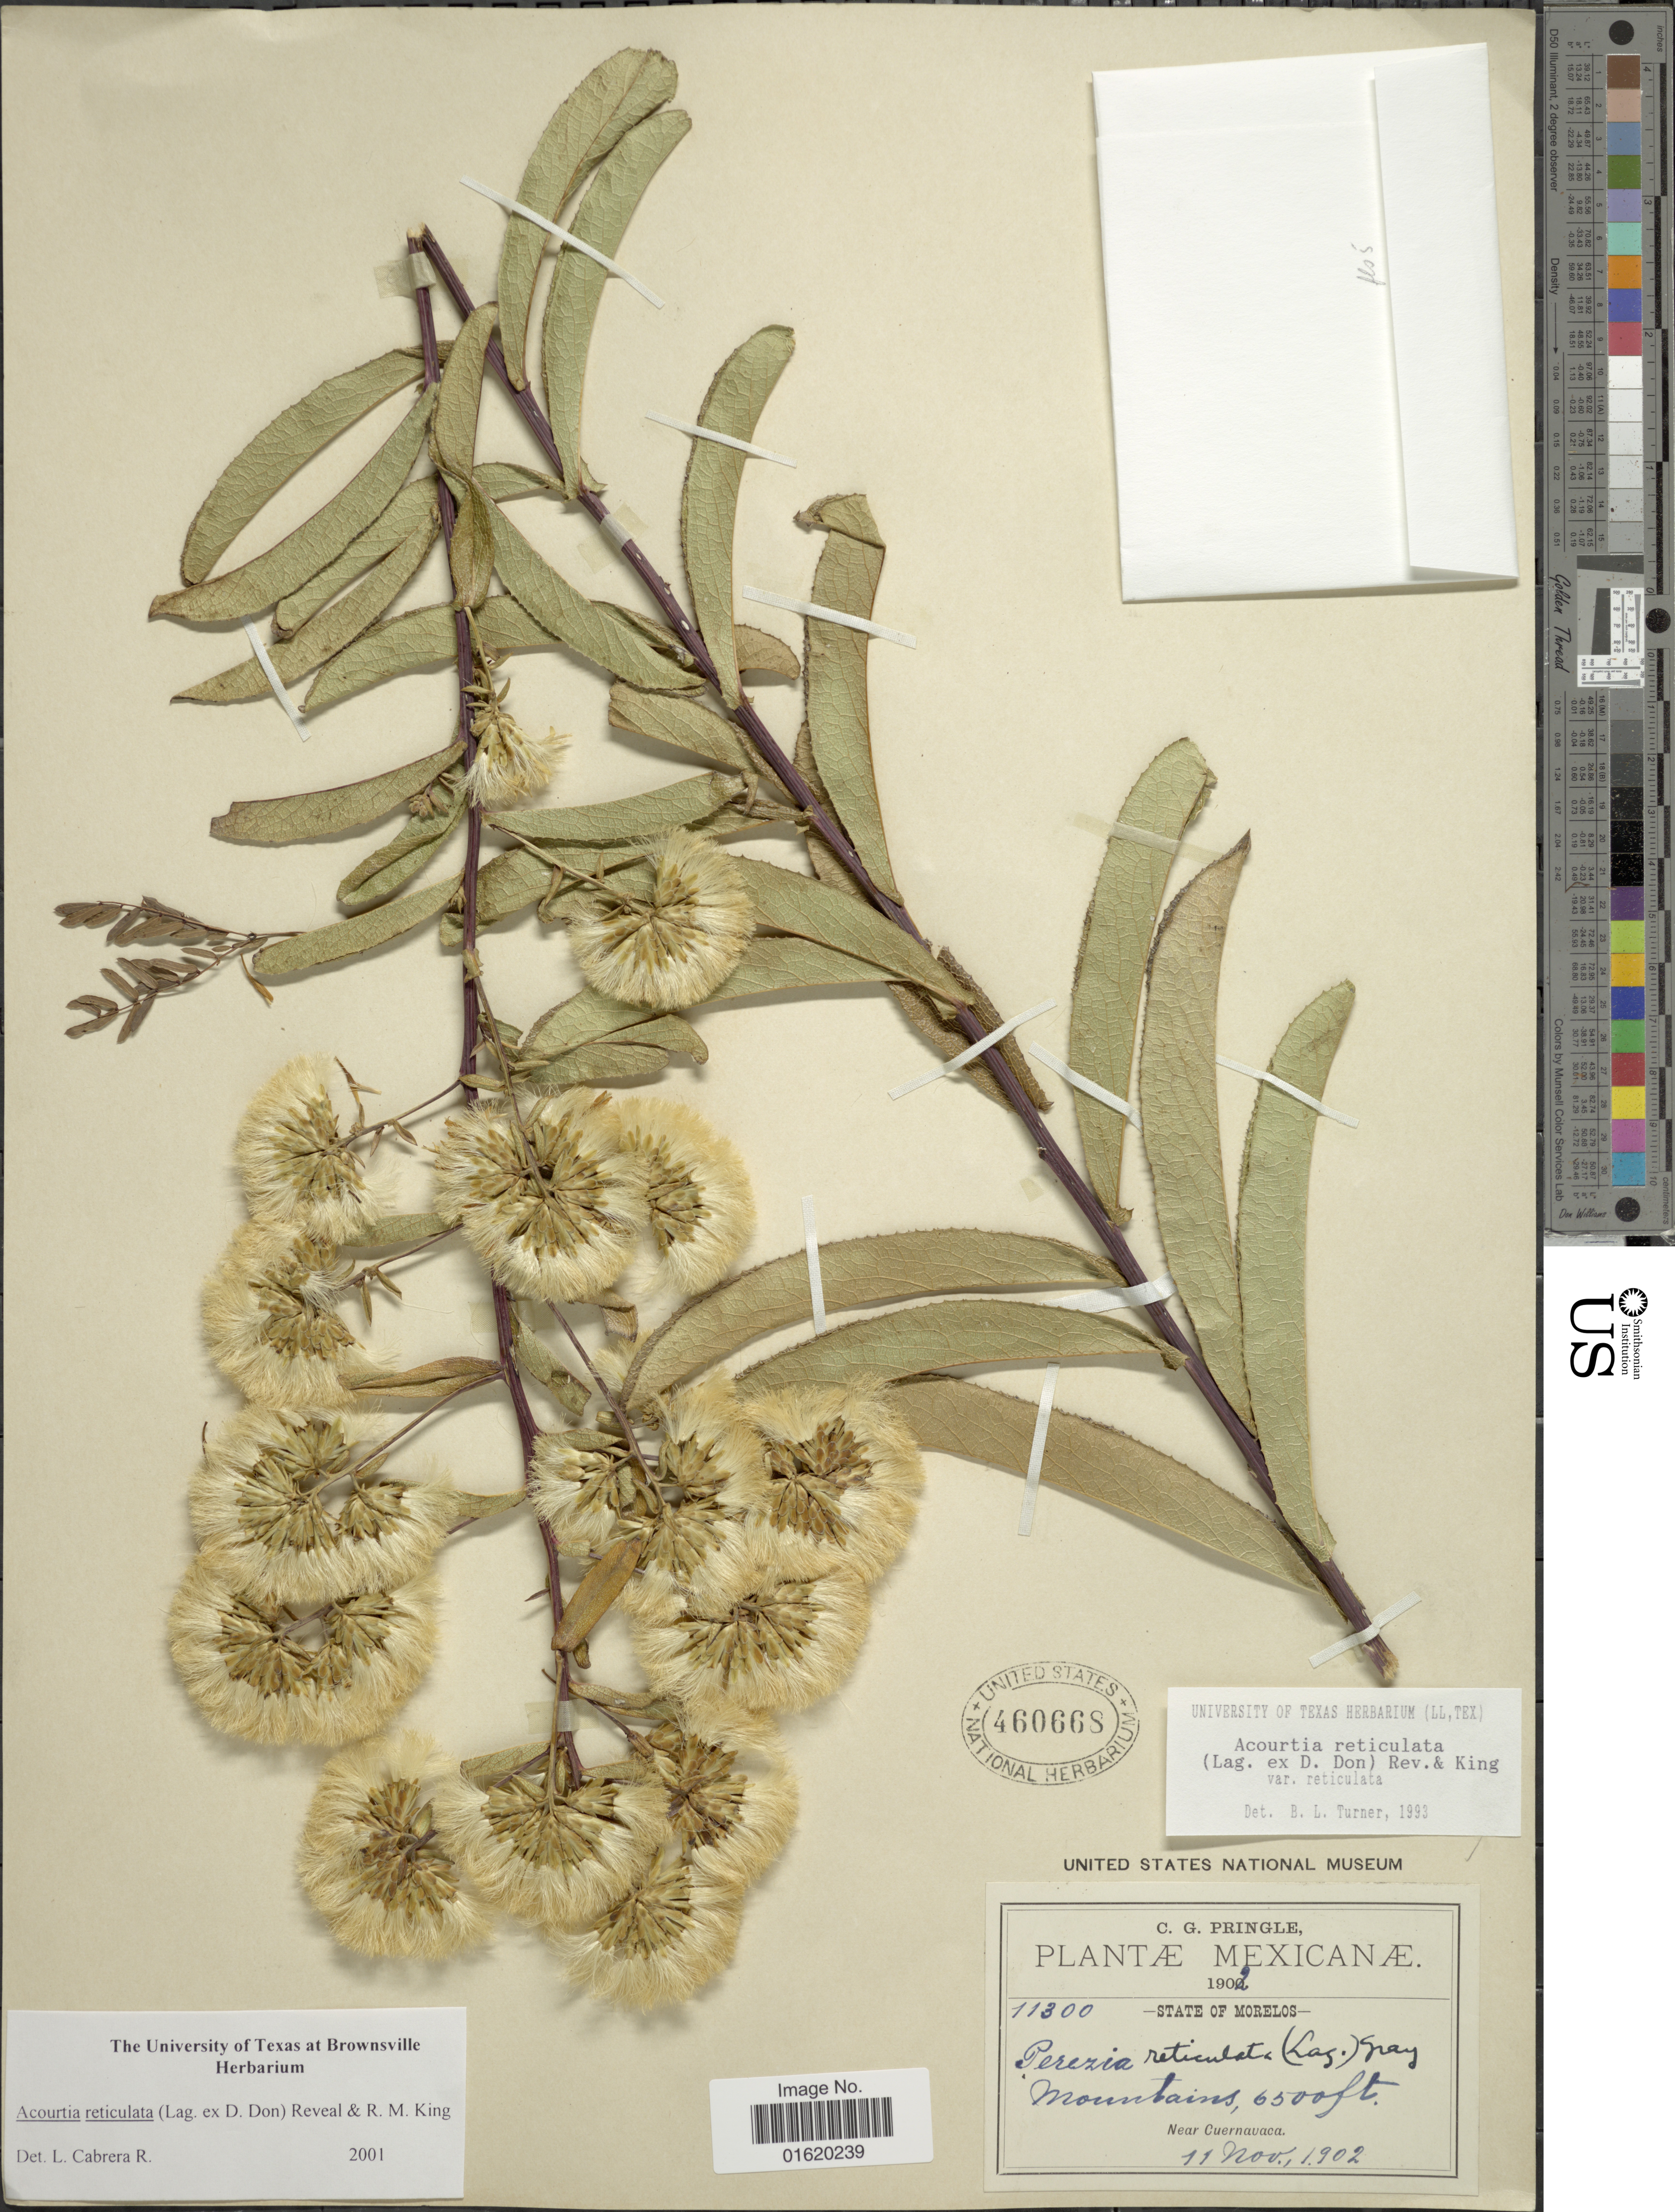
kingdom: Plantae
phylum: Tracheophyta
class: Magnoliopsida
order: Asterales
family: Asteraceae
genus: Acourtia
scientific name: Acourtia reticulata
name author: (Lag. ex D. Don) Reveal & R.M. King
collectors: C. G. Pringle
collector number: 113000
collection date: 1902-11-11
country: Mexico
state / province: Morelos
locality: Mountains, near Cuernavaca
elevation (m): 1981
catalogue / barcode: US 460668